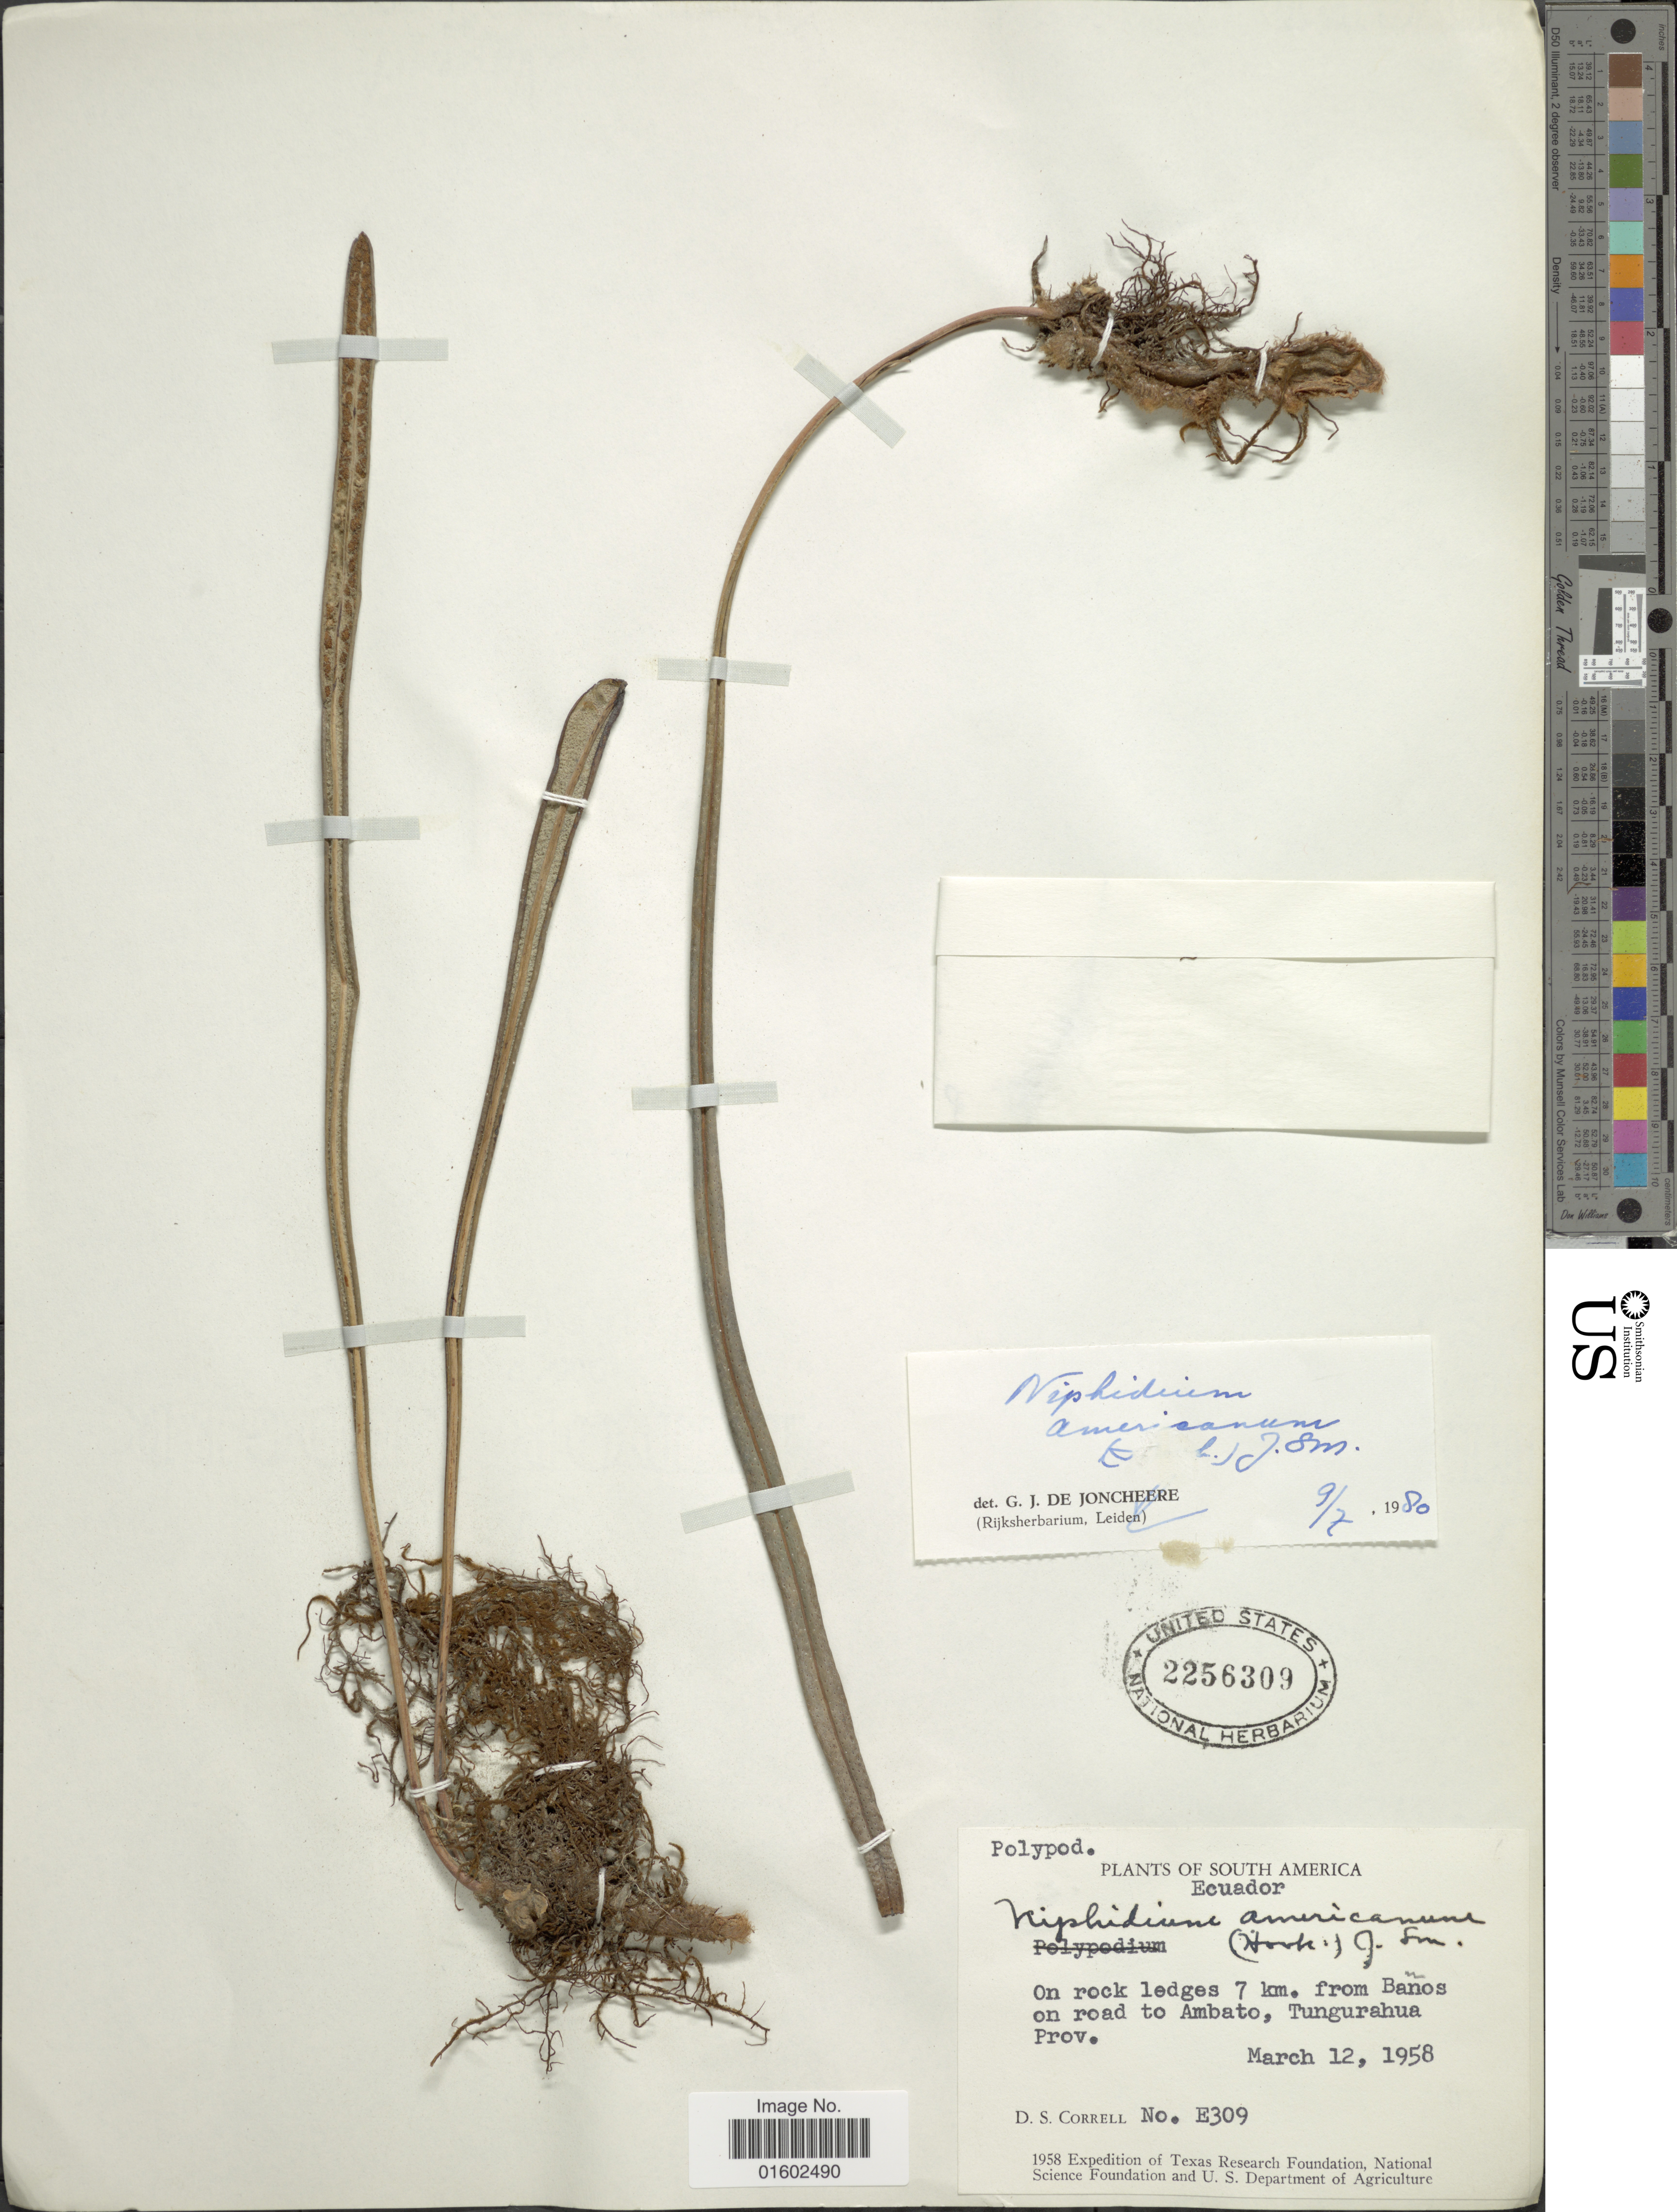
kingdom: Plantae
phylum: Tracheophyta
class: Polypodiopsida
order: Polypodiales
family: Polypodiaceae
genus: Niphidium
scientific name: Niphidium longifolium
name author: (Cav.) C.V. Morton & Lellinger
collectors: D. S. Correll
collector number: E309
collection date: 1958-03-12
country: Ecuador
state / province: Tungurahua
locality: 7 km. from Baños on road to Ambato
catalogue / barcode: US 2253609